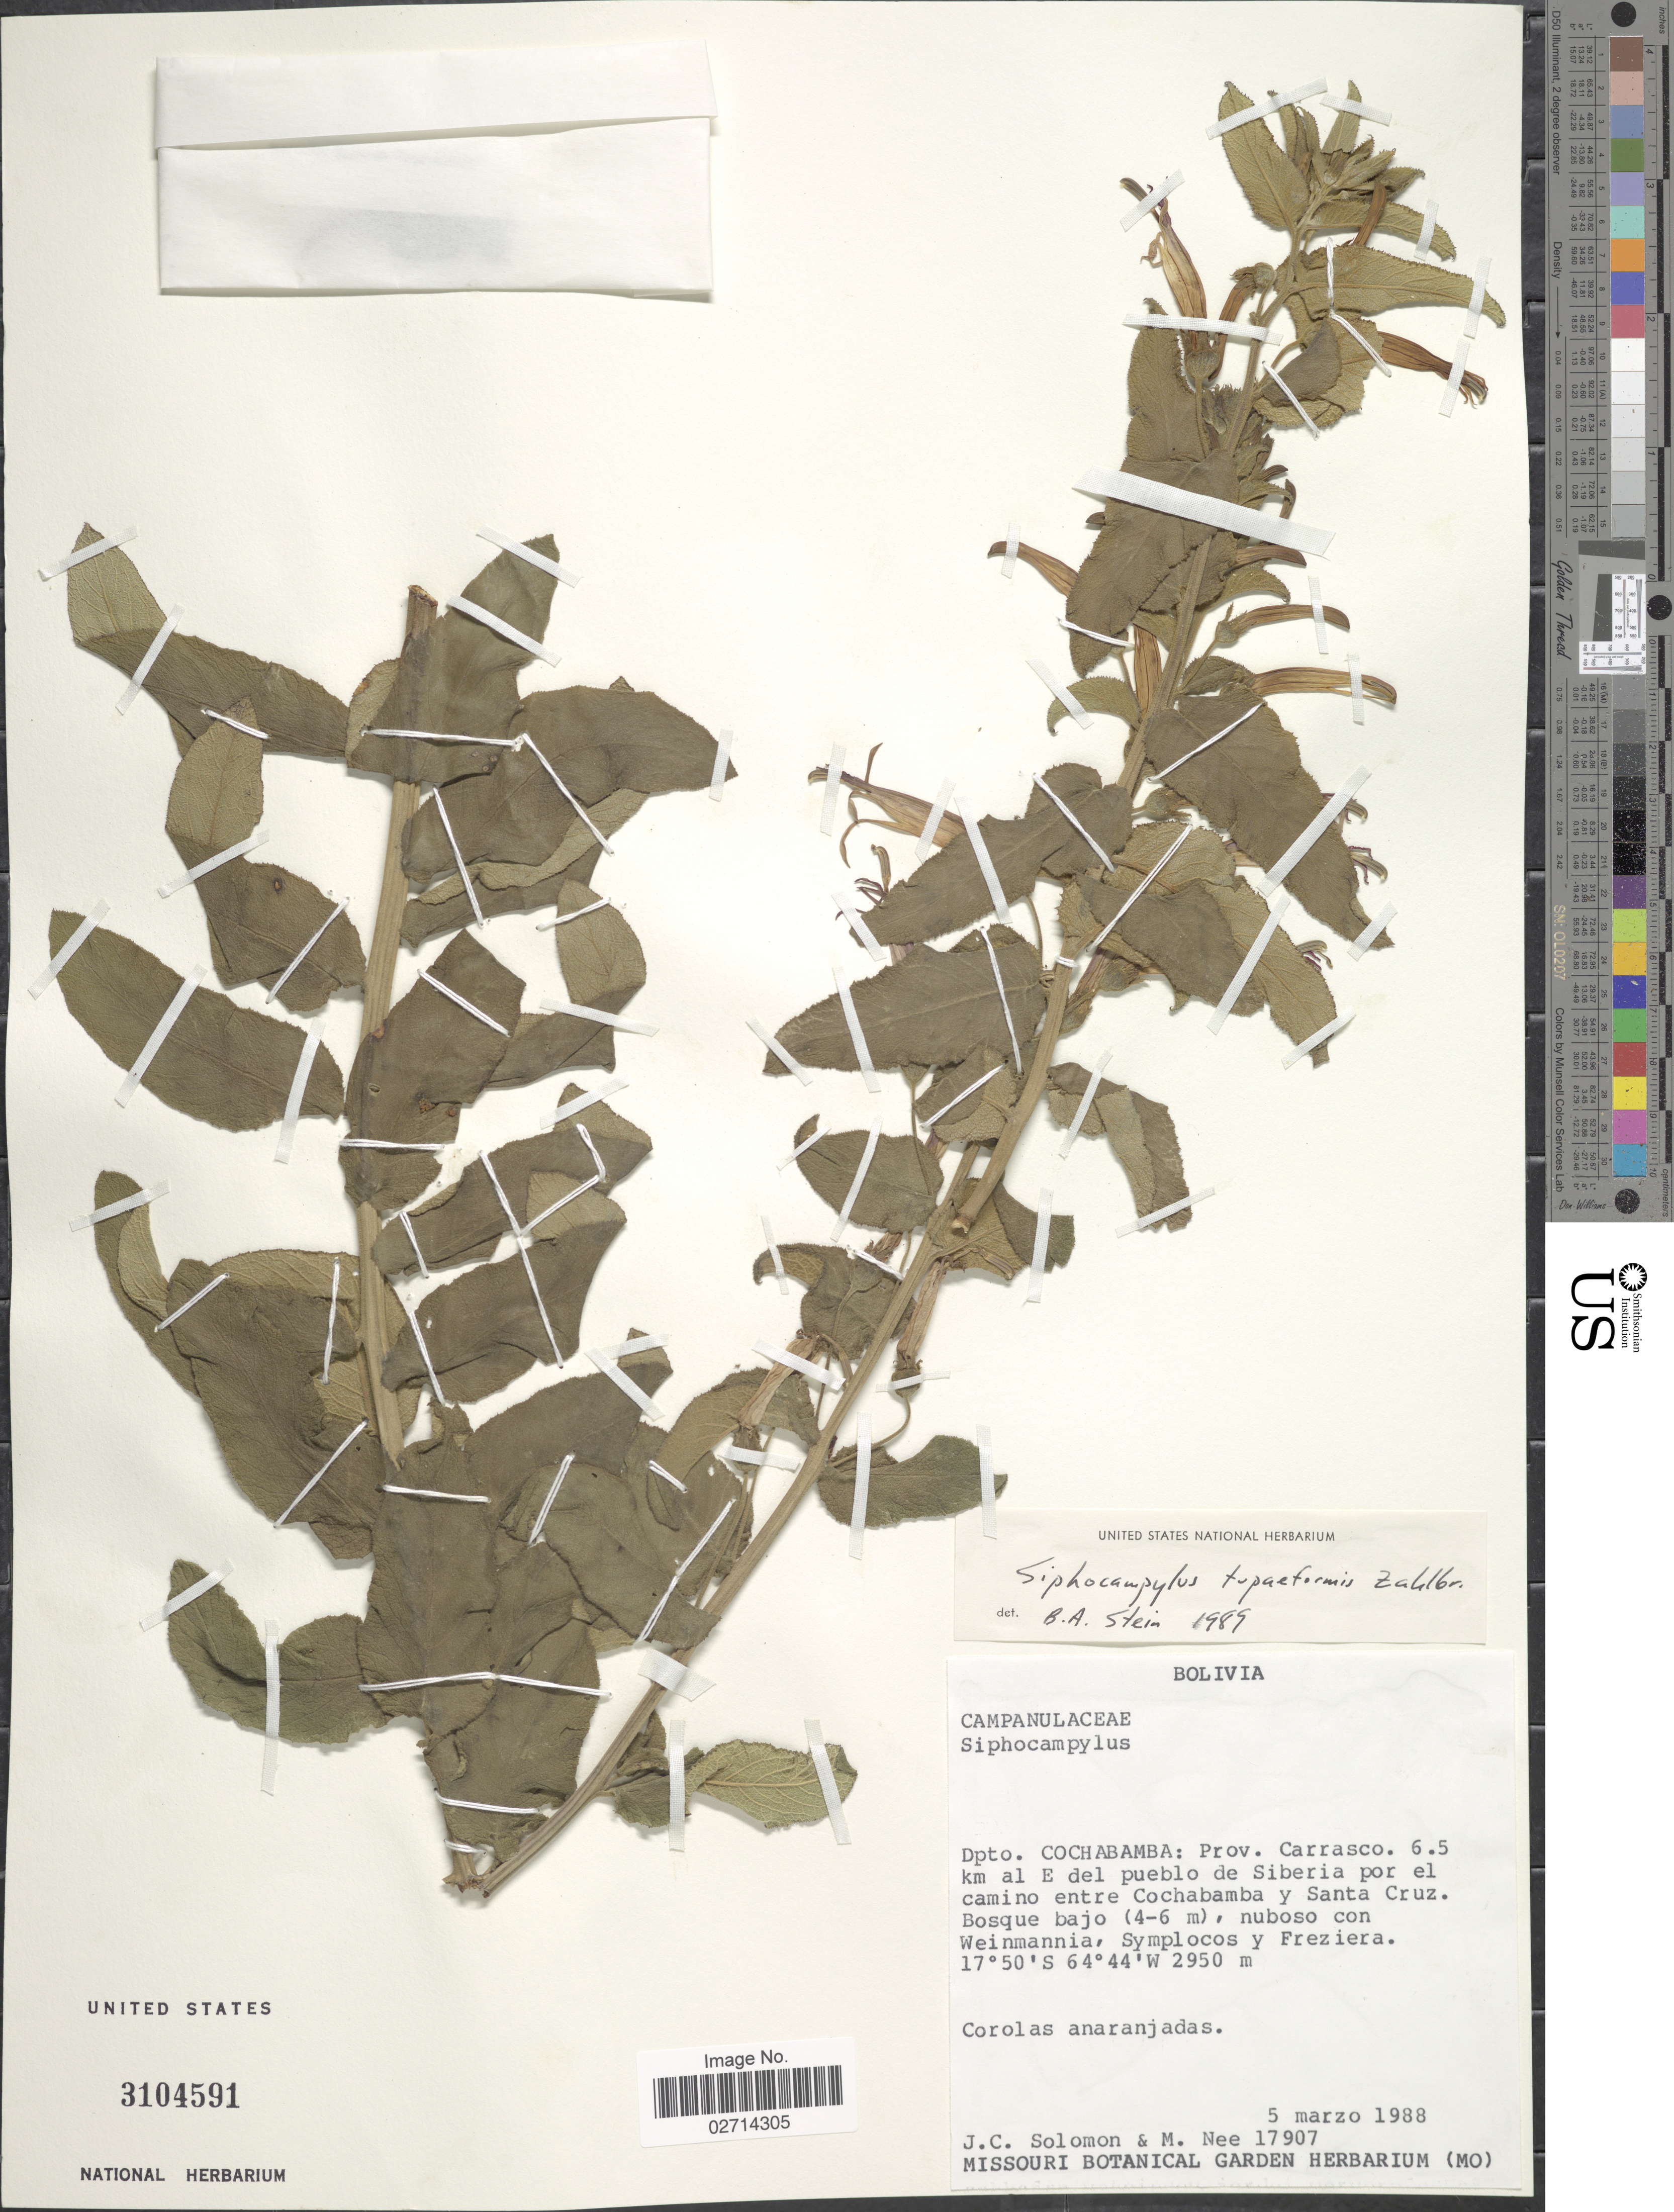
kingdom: Plantae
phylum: Tracheophyta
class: Magnoliopsida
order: Asterales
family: Campanulaceae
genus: Siphocampylus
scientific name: Siphocampylus tupaeformis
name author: Zahlbr.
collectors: J. C. Solomon & M. Nee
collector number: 17907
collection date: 1988-03-05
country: Bolivia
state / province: Cochabamba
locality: Prov. Carrasco, 6.5 km al E del pueblo de Siberia por el camino entre Cochabamba y Santa Cruz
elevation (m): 2950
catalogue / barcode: US 3104591